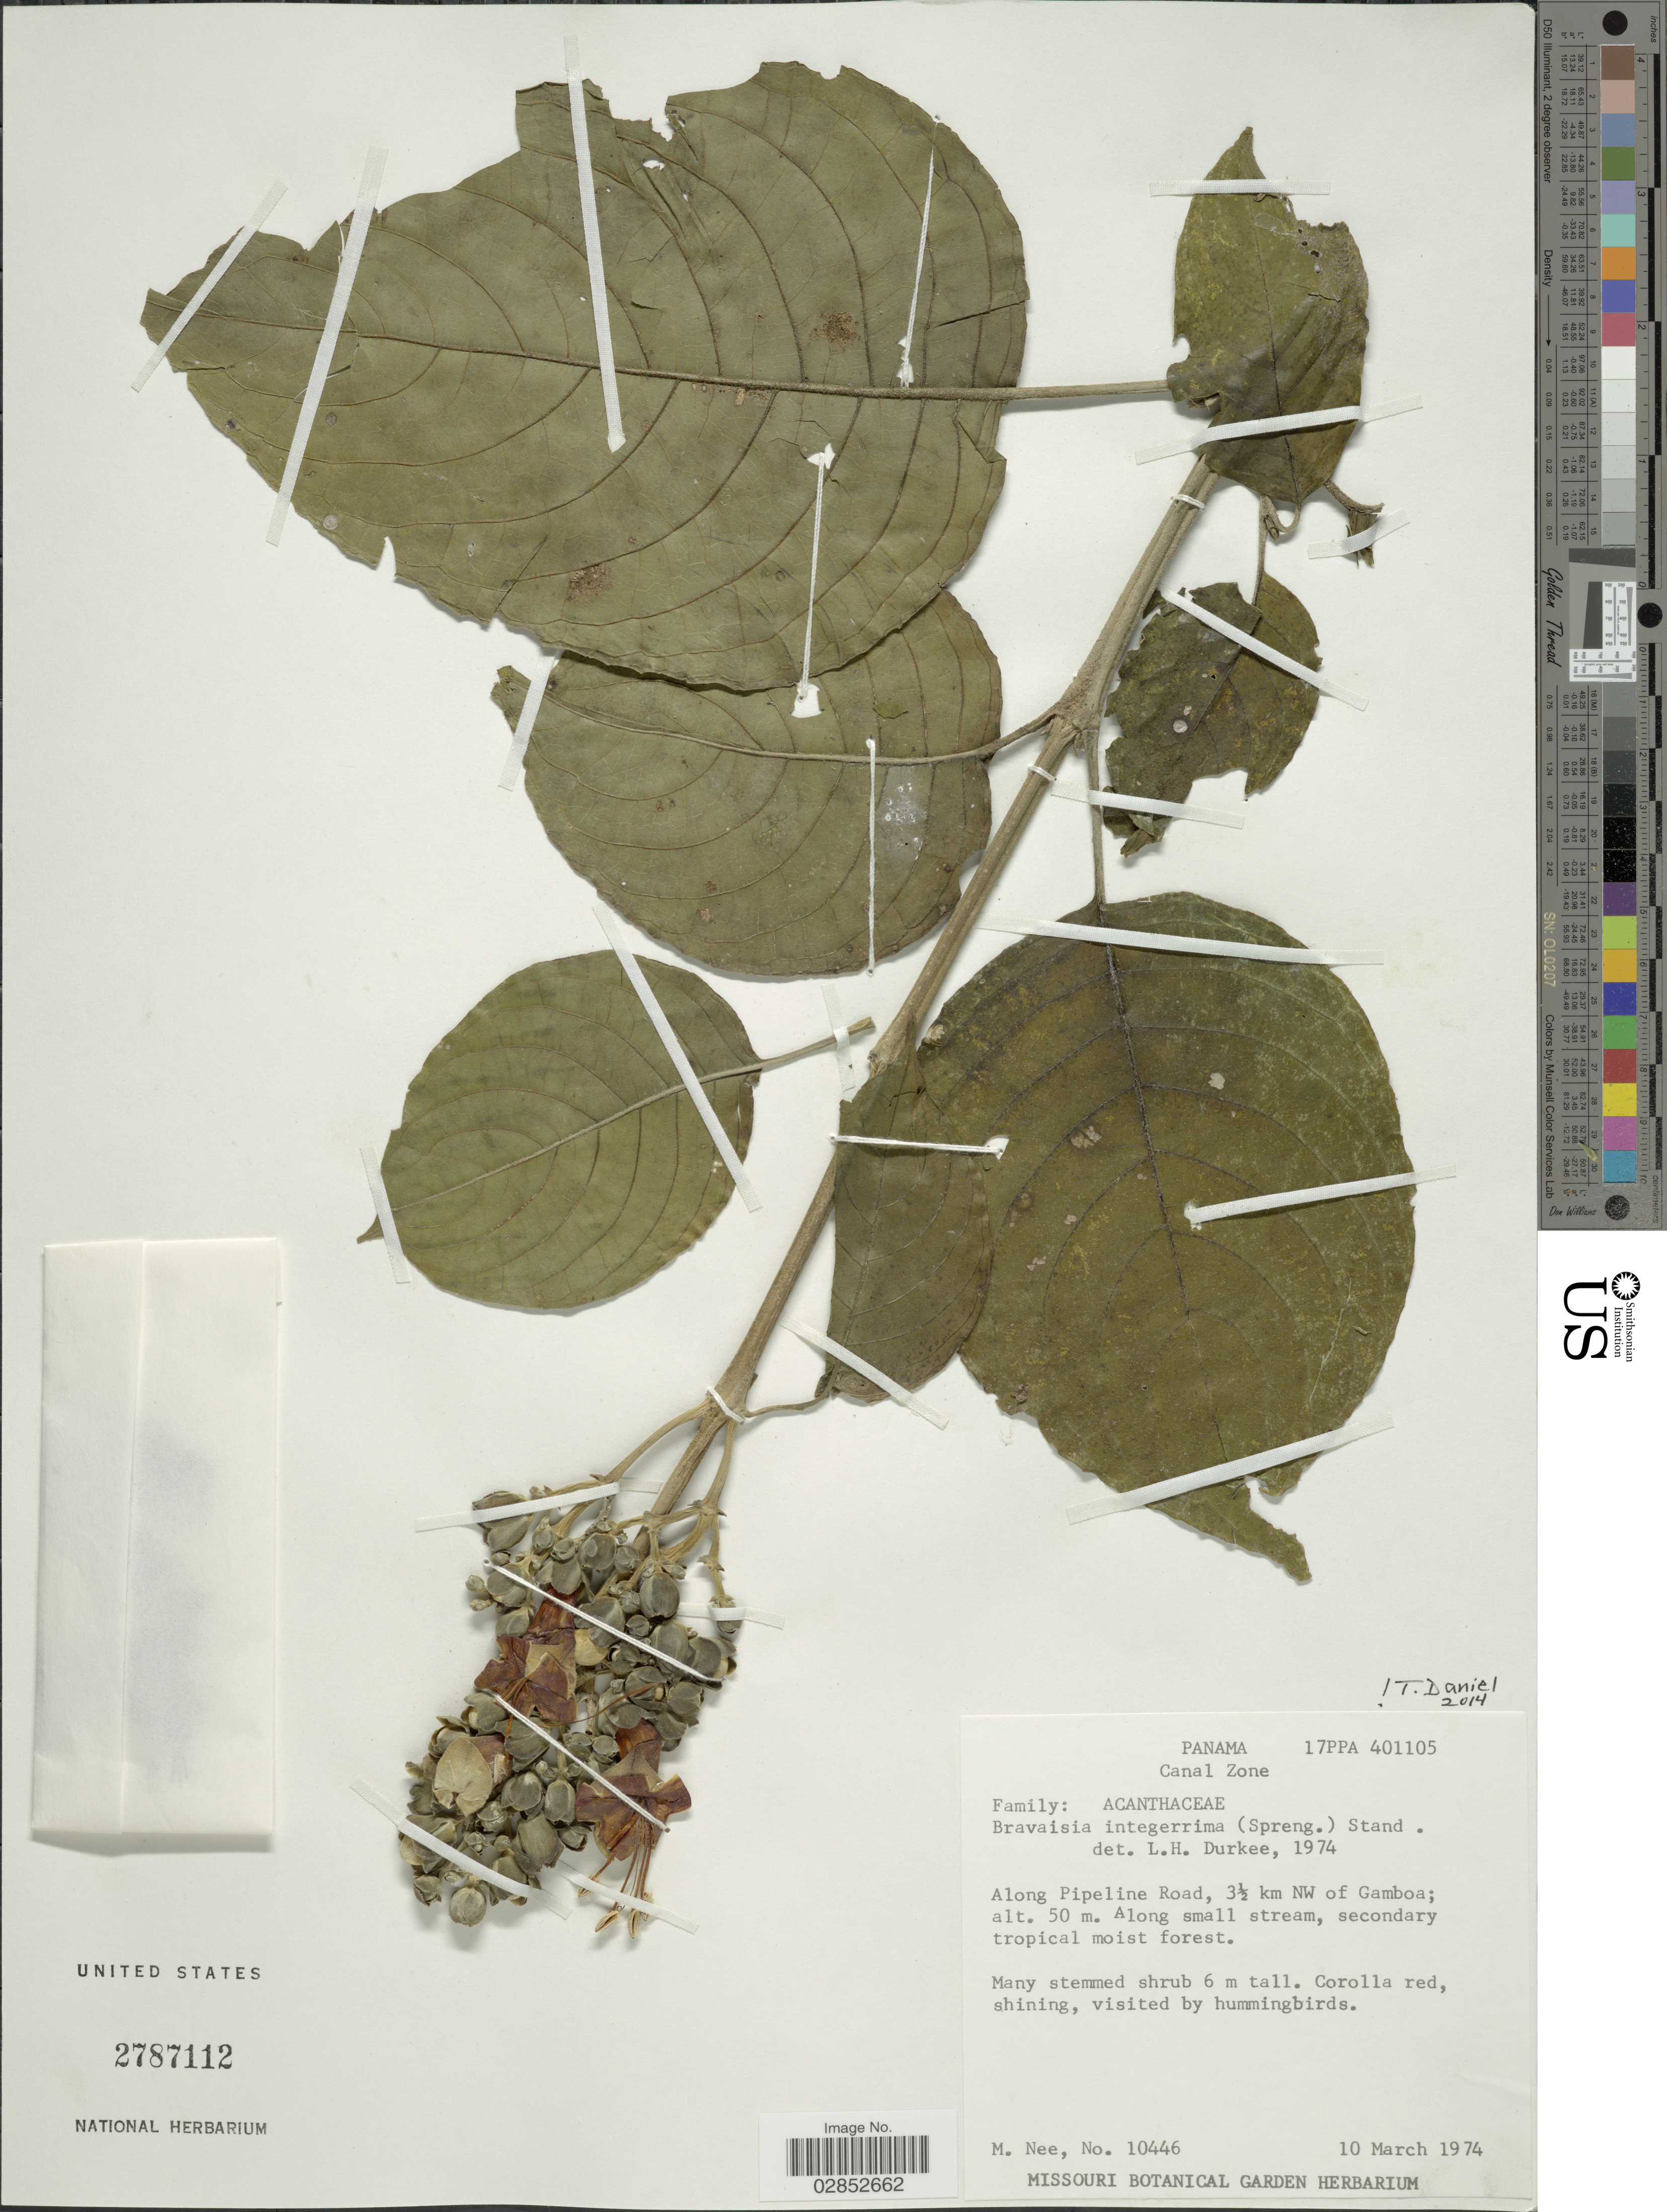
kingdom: Plantae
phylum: Tracheophyta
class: Magnoliopsida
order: Lamiales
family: Acanthaceae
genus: Trichanthera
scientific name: Trichanthera gigantea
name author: (Bonpl.) Nees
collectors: M. Nee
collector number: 10446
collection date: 1974-03-10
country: Panama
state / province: Colón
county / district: Canal Zone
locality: Canal Zone, Along Pipeline Road, 3½ km NW of Gamboa.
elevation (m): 50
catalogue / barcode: US 2787112